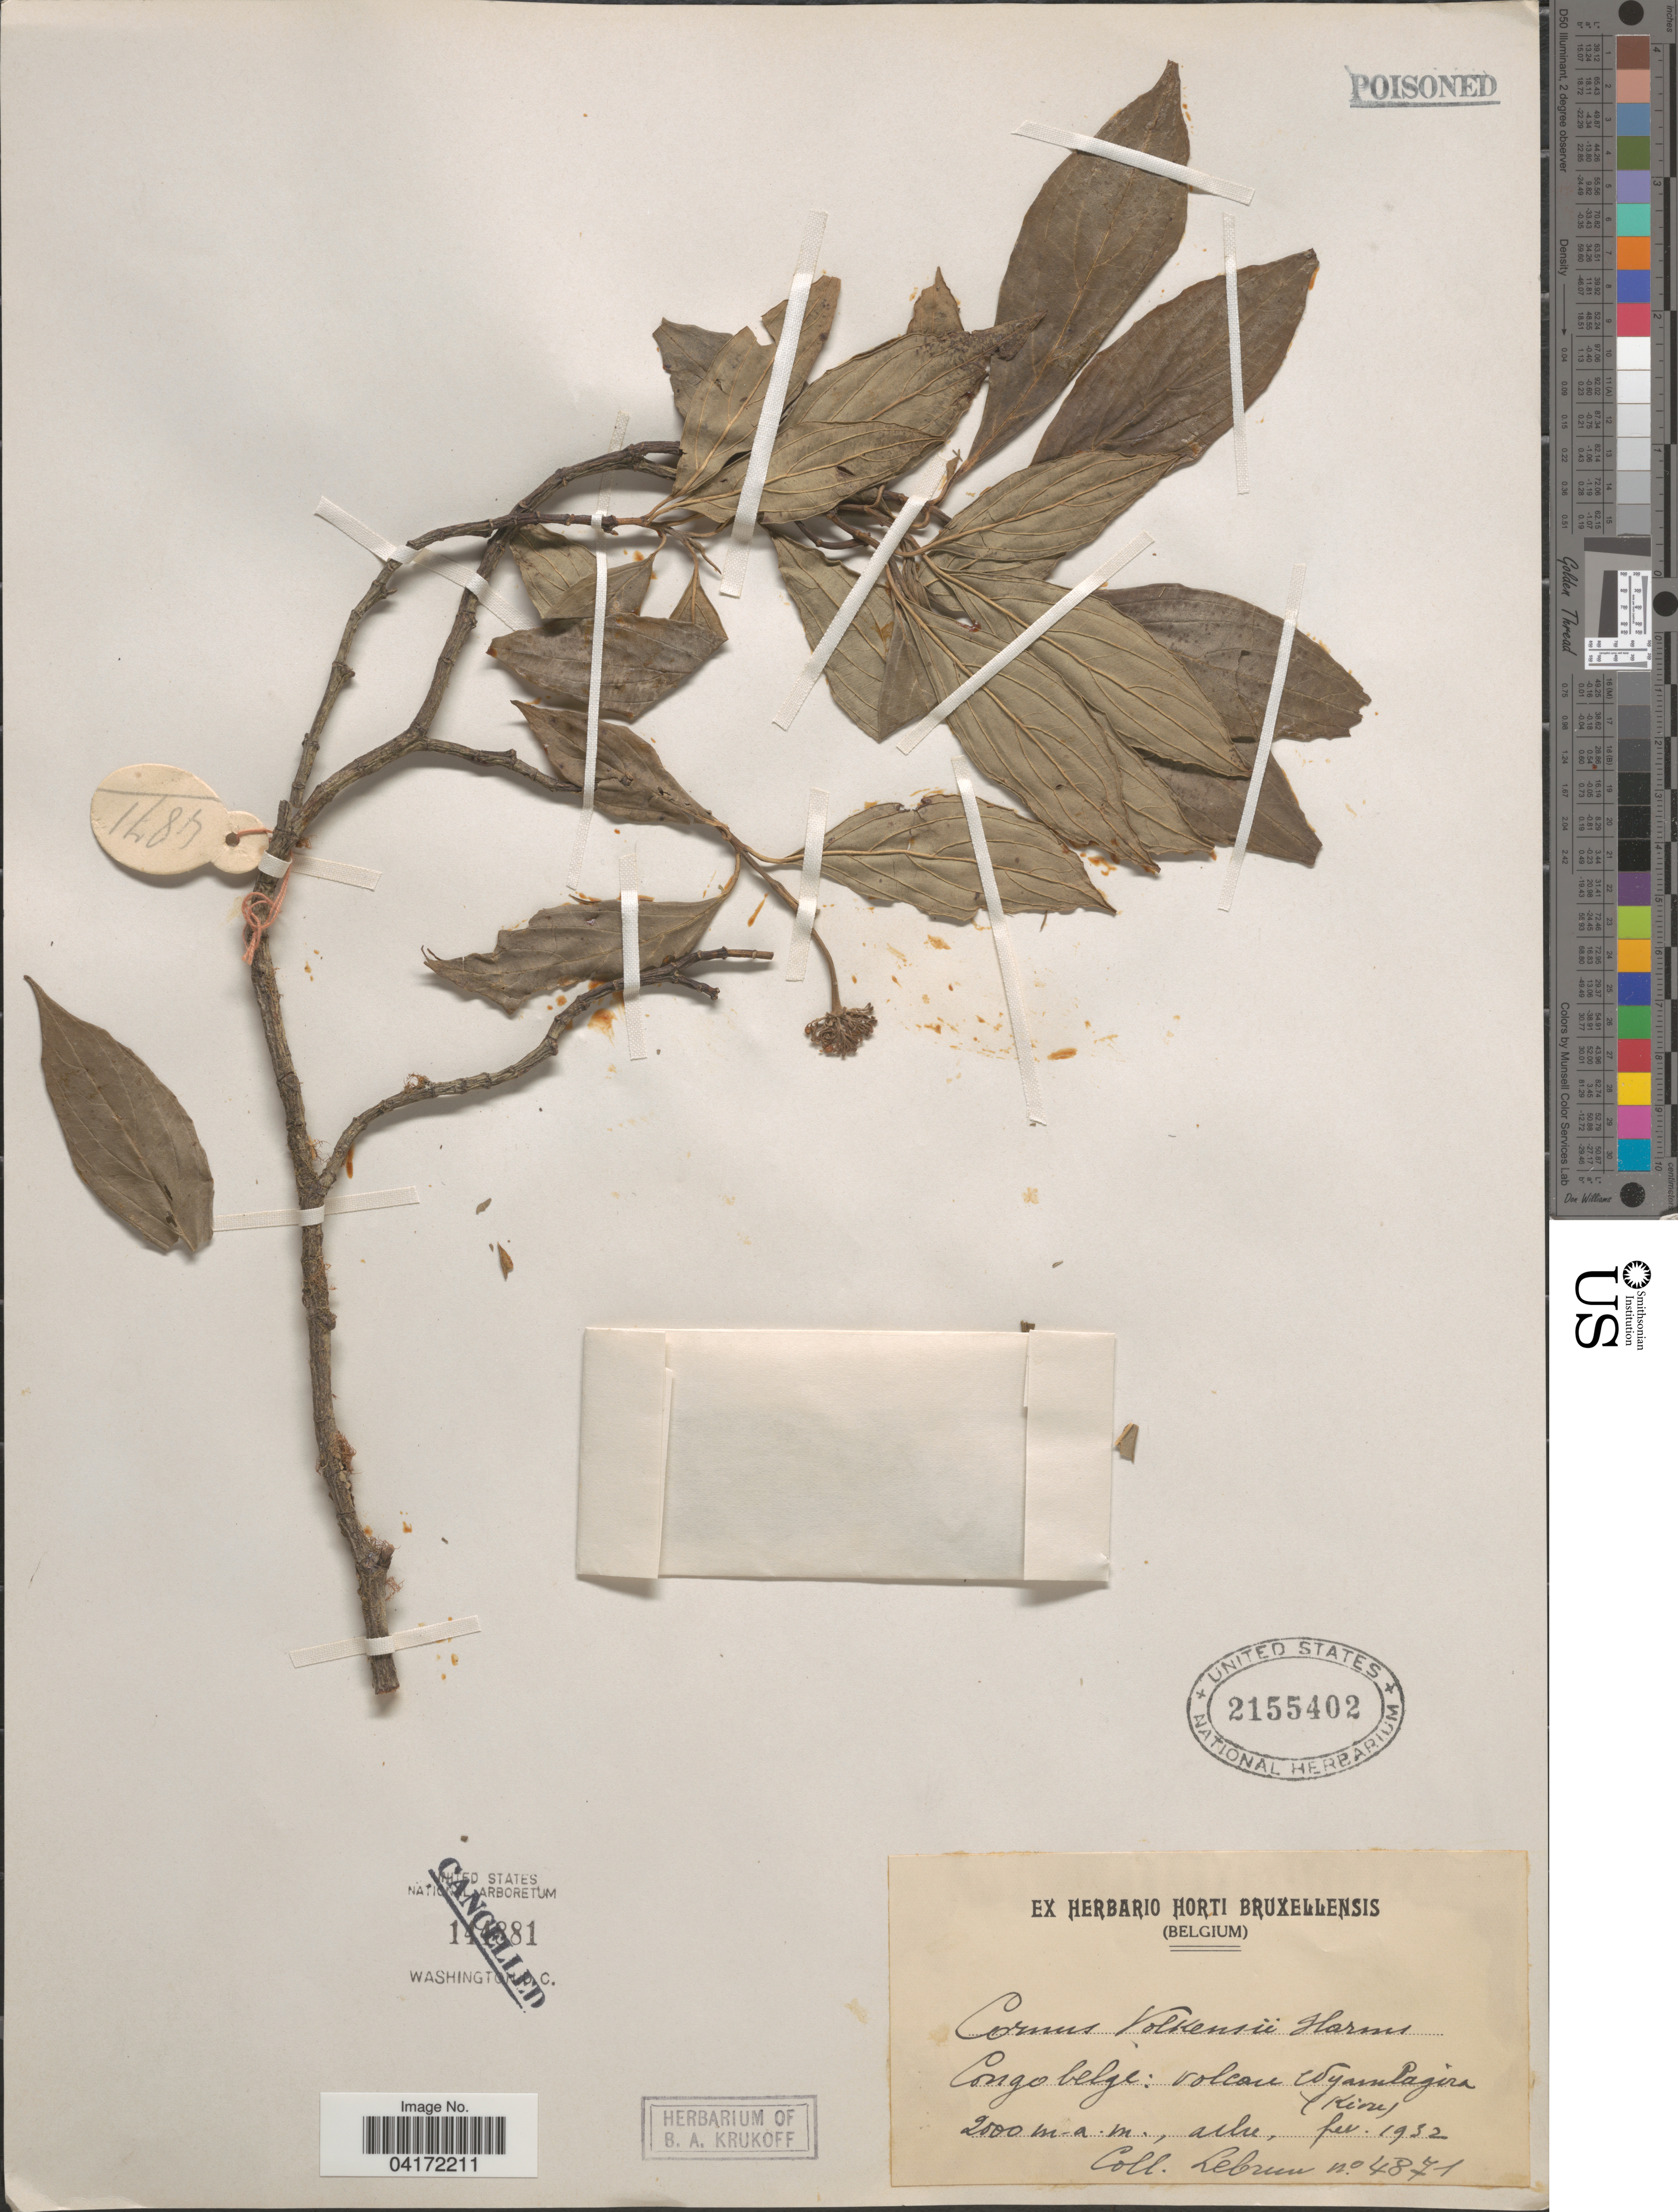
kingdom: Plantae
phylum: Tracheophyta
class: Magnoliopsida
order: Cornales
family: Cornaceae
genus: Cornus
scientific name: Cornus volkensii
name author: Harms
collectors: J.A. Lebrun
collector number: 4871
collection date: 1932-02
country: Congo, Democratic Republic of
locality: Congo belge: volcan Nyamulagira (Kivu).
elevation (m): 2000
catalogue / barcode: US 2155402